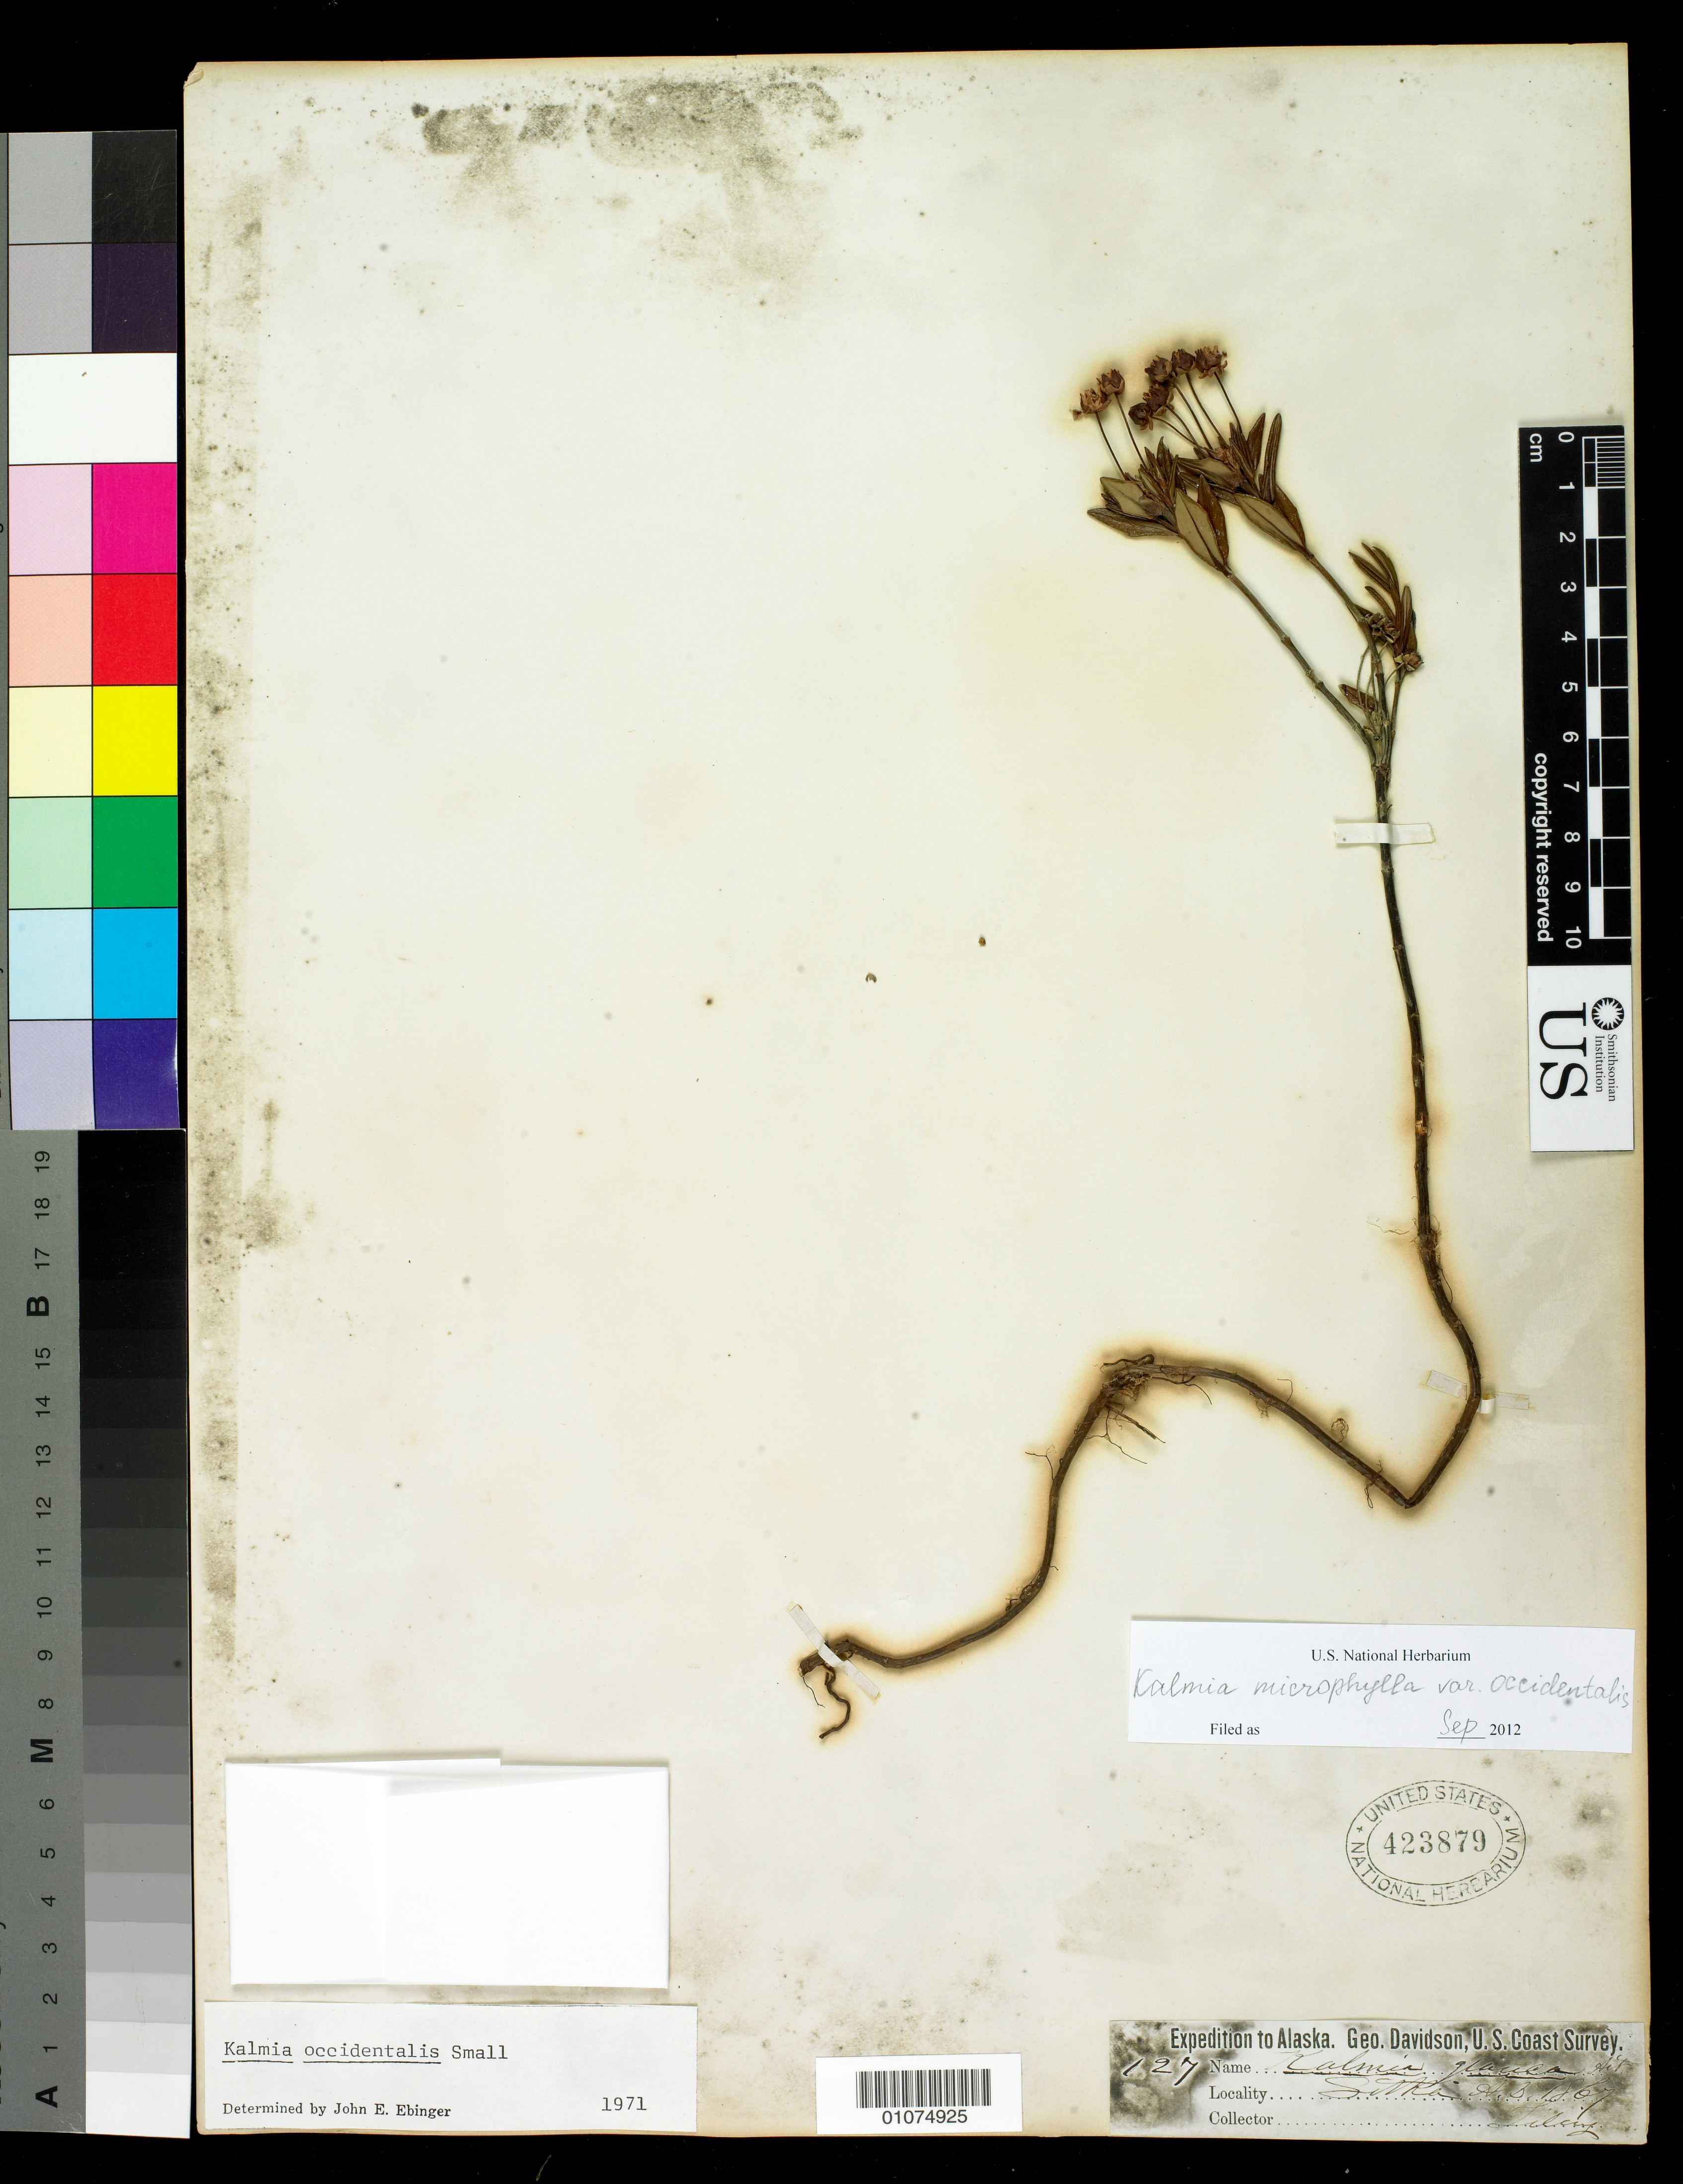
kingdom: Plantae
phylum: Tracheophyta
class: Magnoliopsida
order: Ericales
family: Ericaceae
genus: Kalmia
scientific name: Kalmia microphylla var. occidentalis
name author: (Small) Ebinger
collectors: H .S. T. Tiling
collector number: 127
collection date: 1867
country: United States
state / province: Alaska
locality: Sitka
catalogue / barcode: US 423879